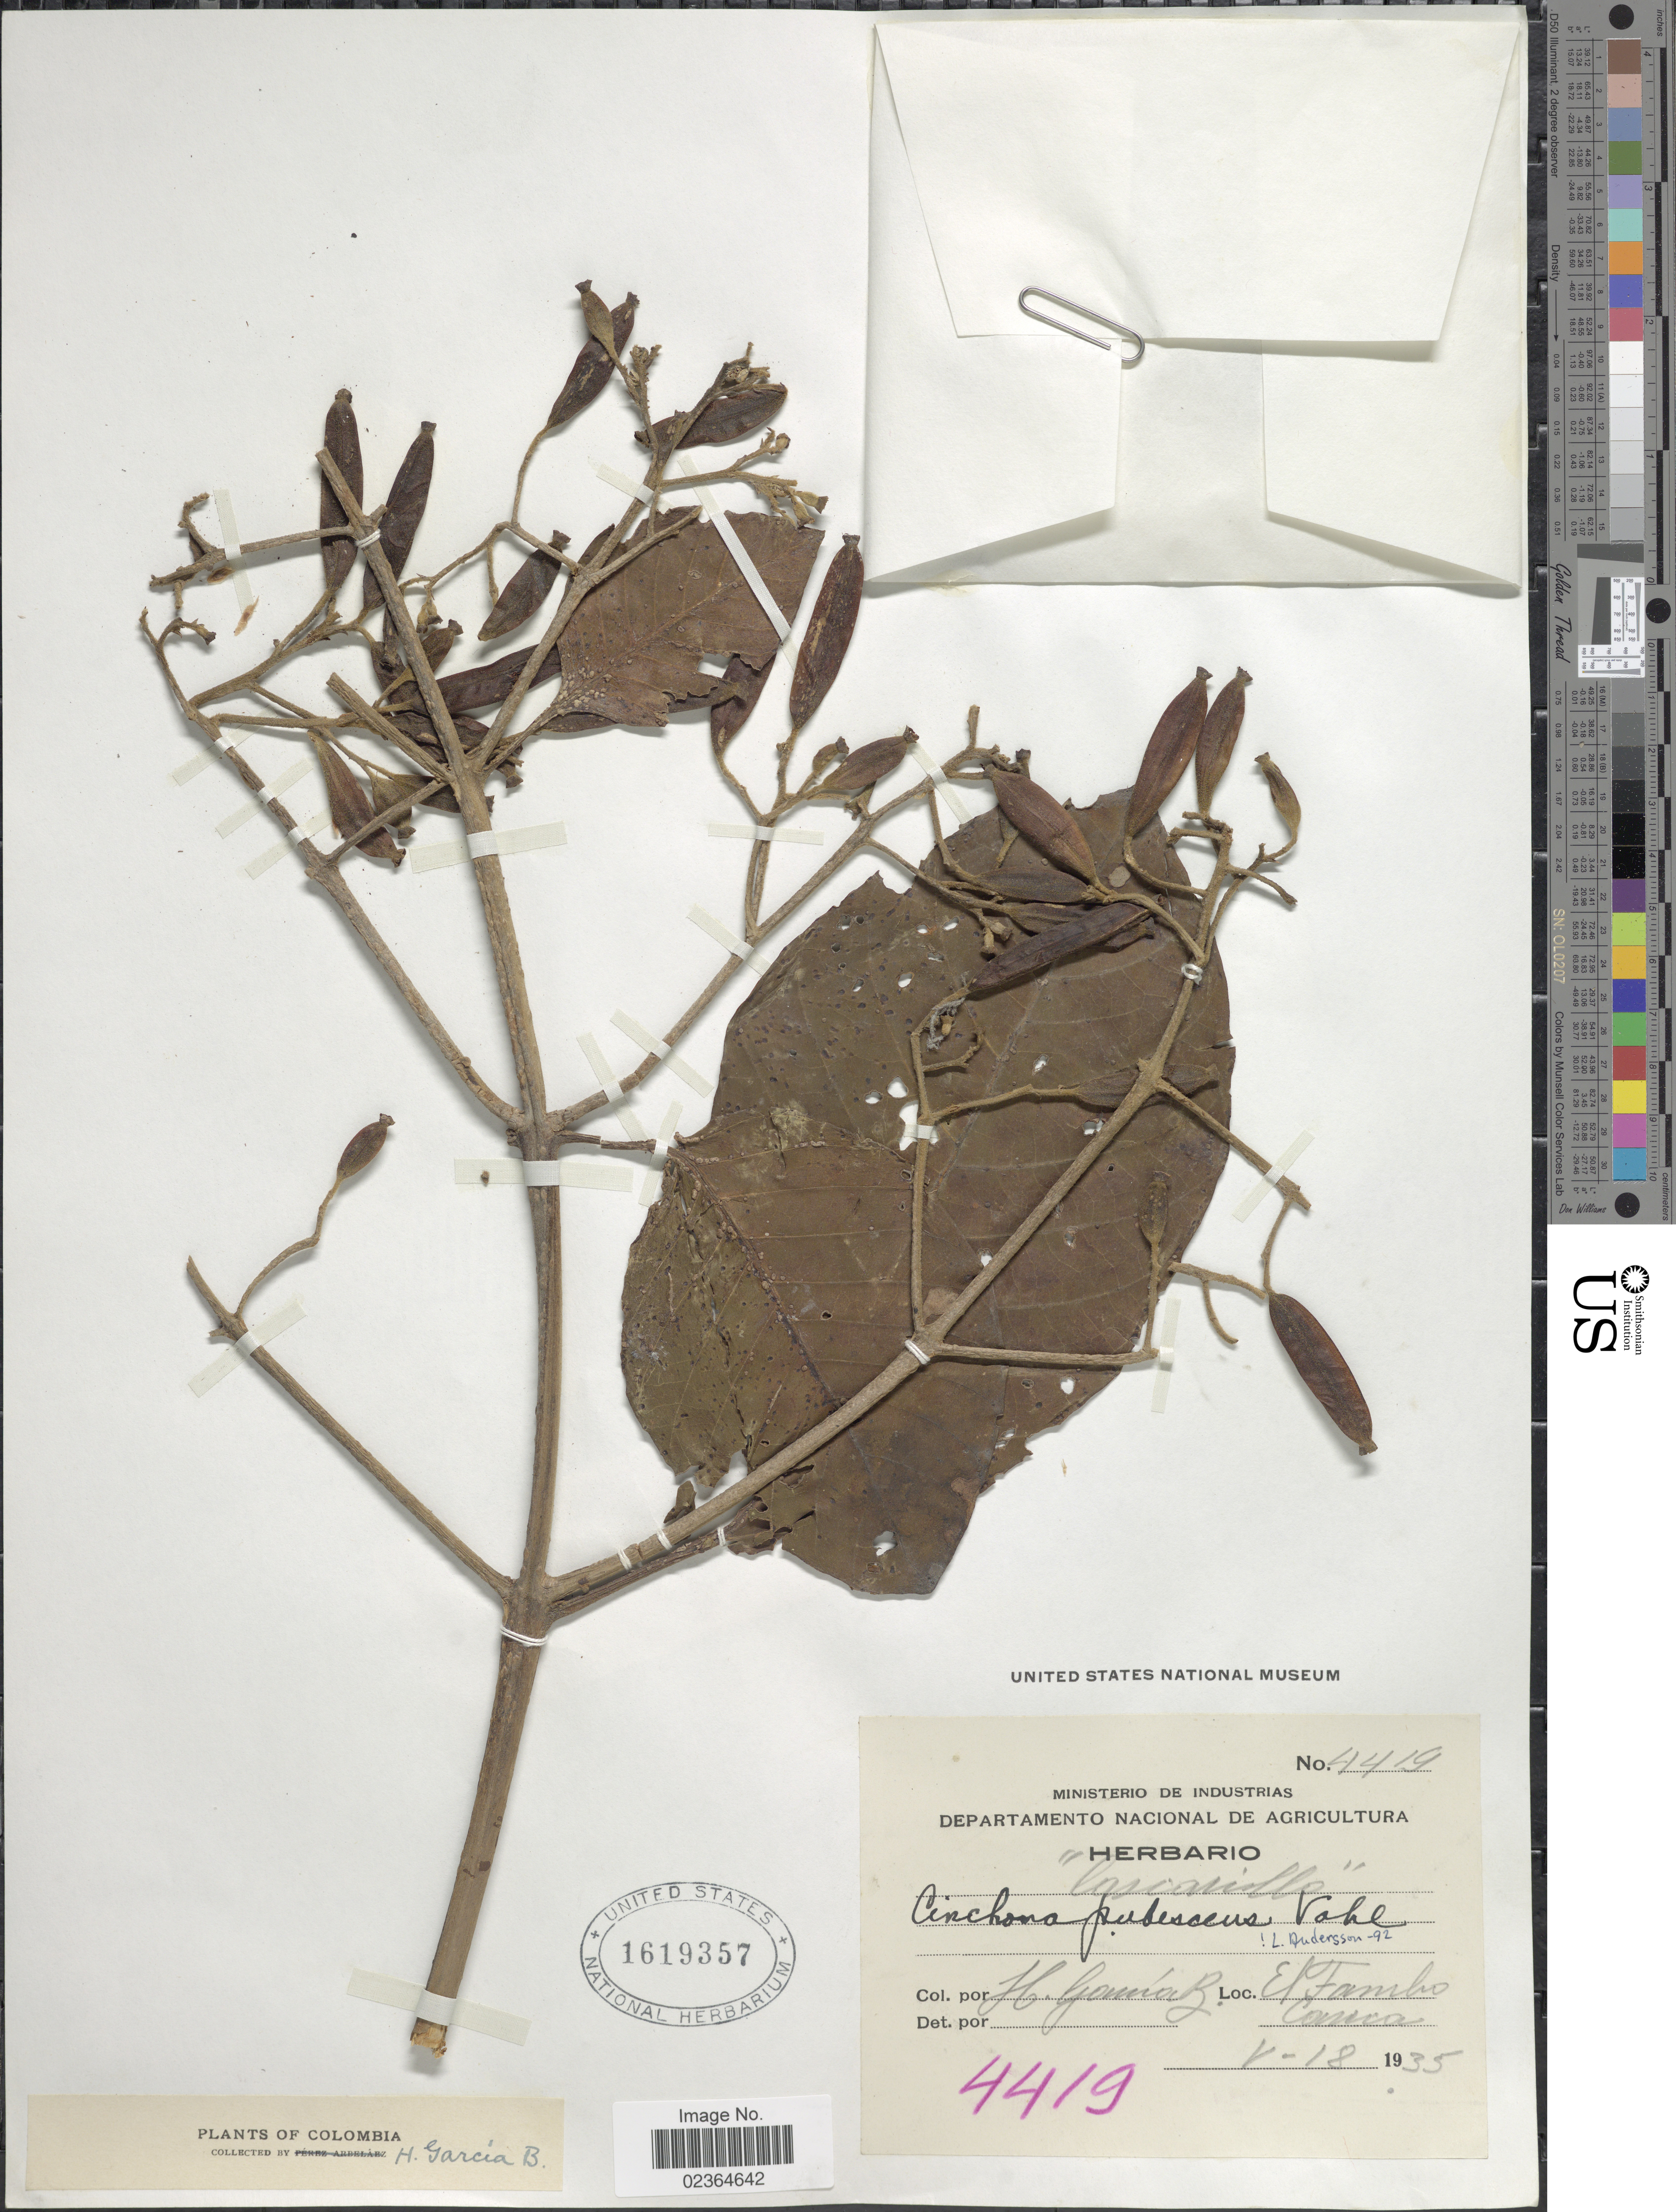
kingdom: Plantae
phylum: Tracheophyta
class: Magnoliopsida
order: Gentianales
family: Rubiaceae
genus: Cinchona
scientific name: Cinchona pubescens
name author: Vahl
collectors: H. García Barriga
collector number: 4419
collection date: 1935-05-18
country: Colombia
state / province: Cauca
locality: El Tambo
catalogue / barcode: US 1619357